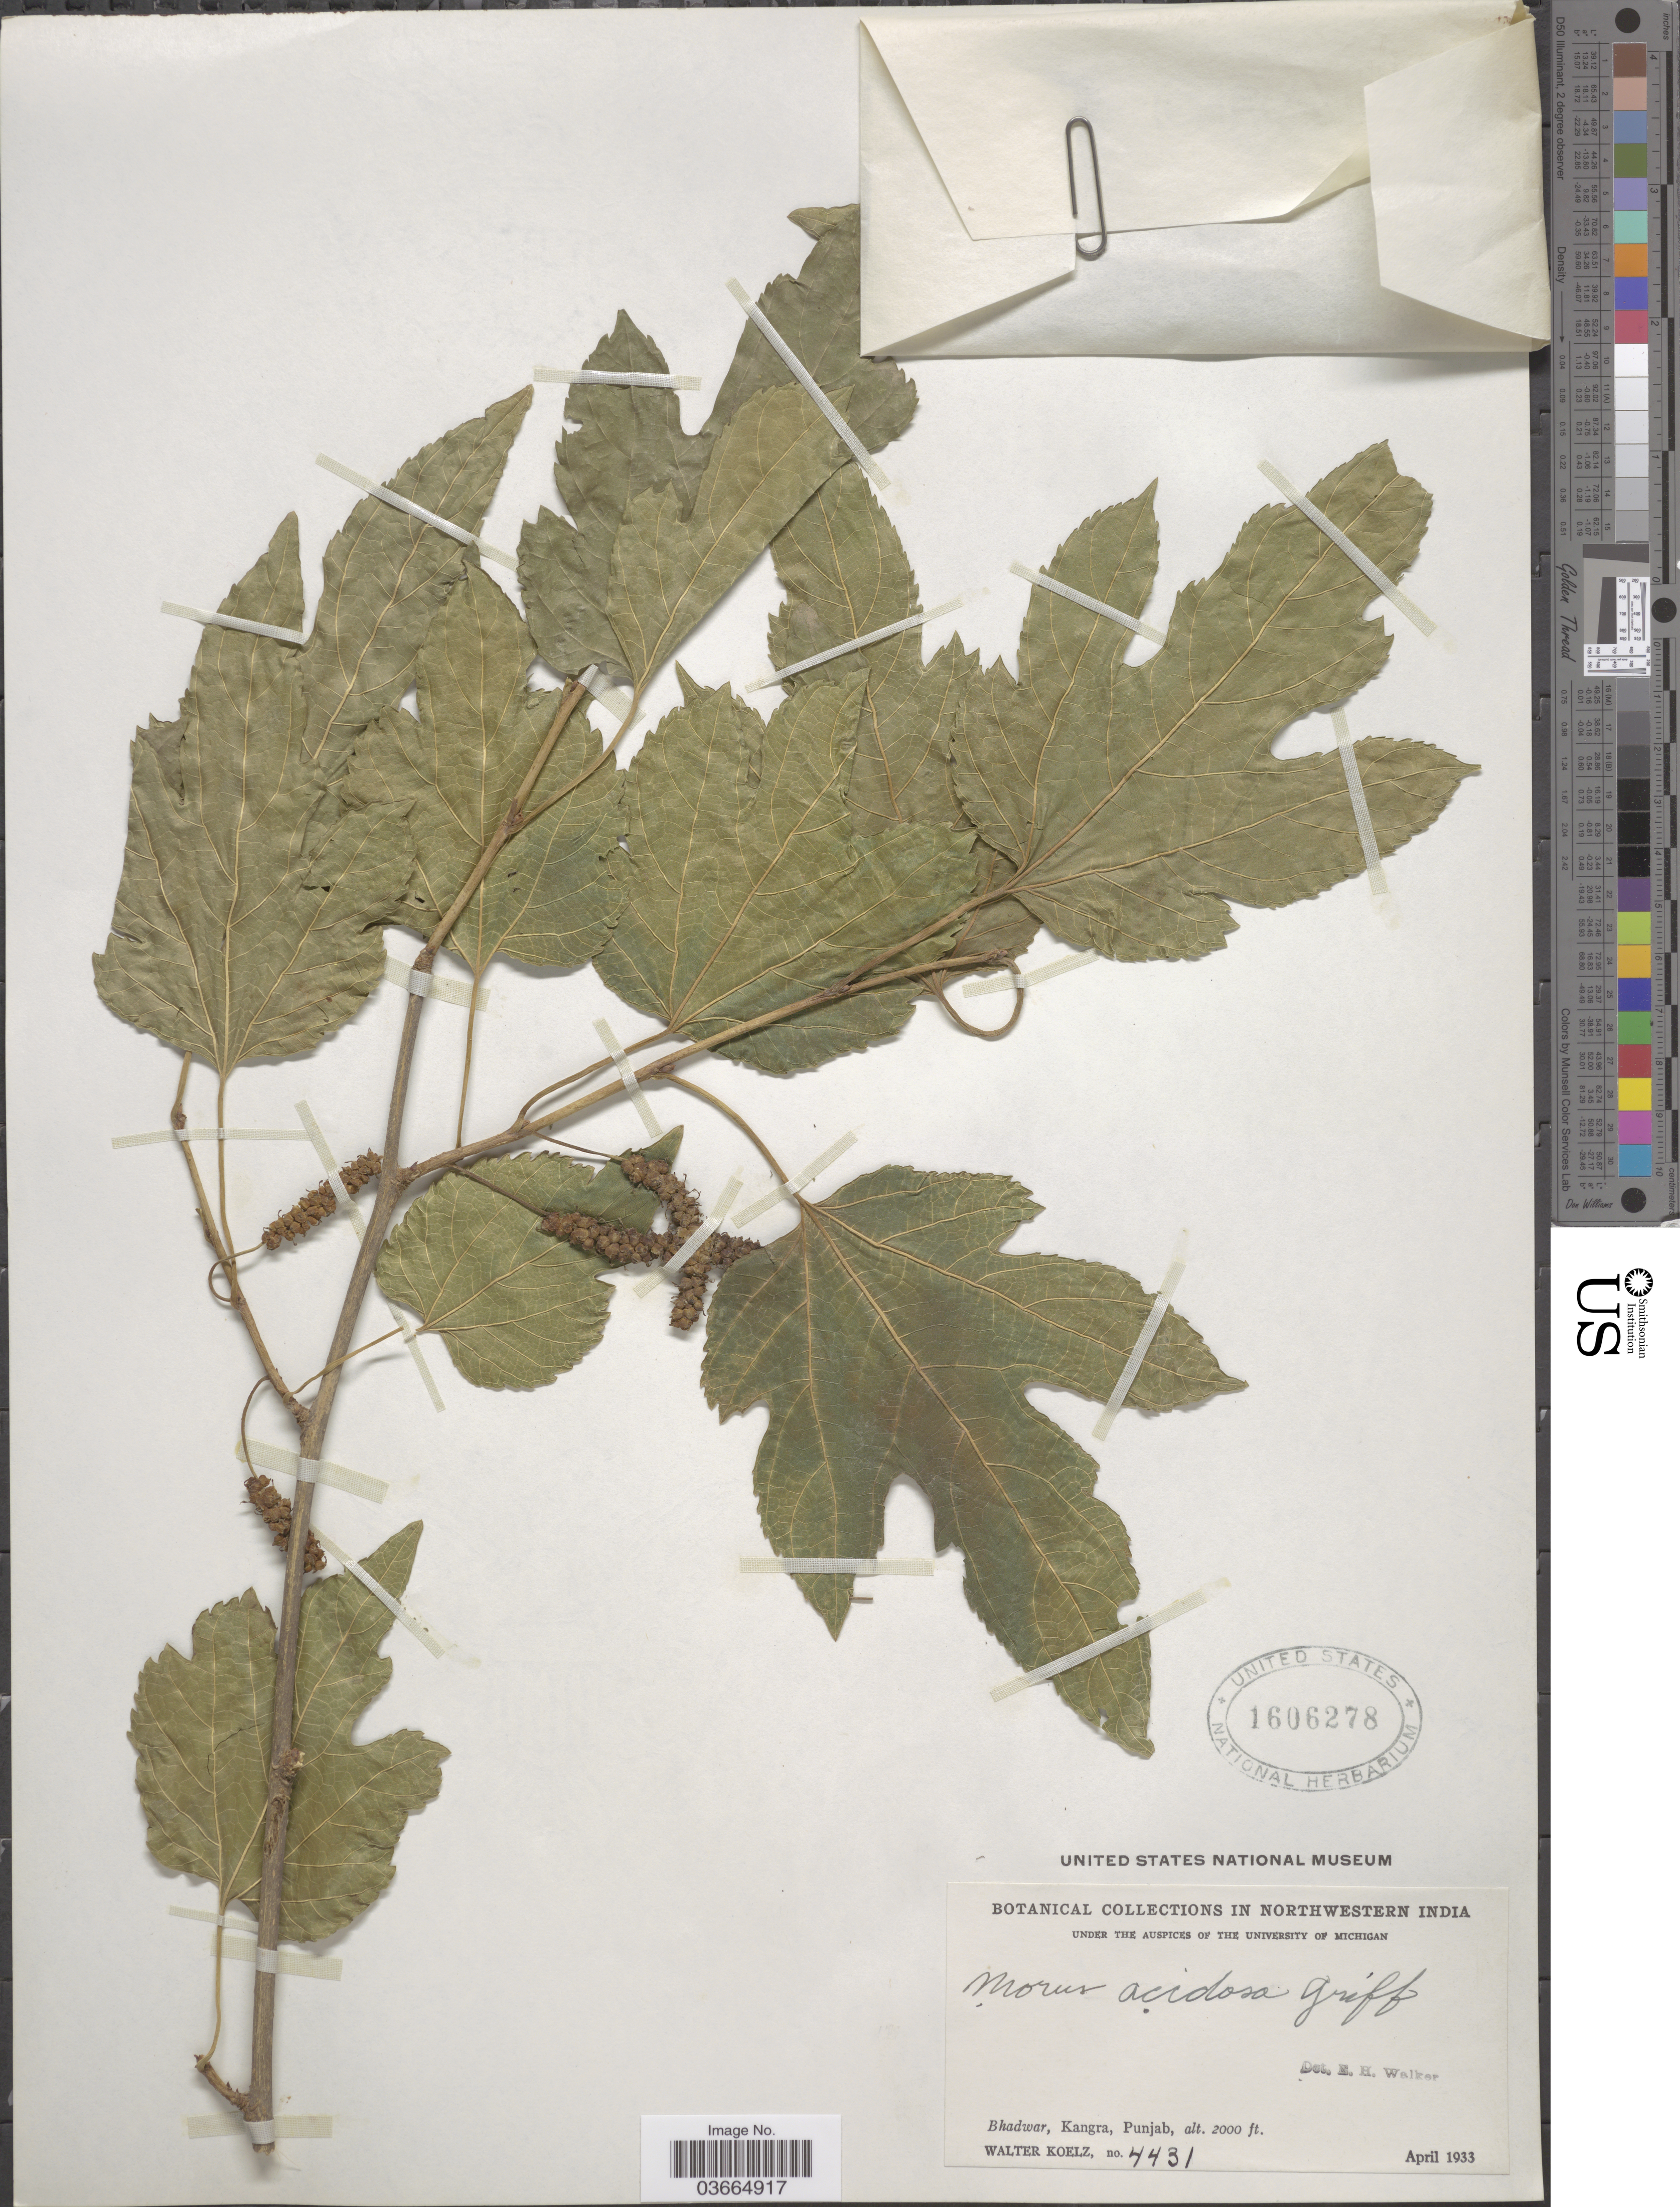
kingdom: Plantae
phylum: Tracheophyta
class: Magnoliopsida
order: Rosales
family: Moraceae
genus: Morus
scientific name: Morus acidosa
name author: Griff.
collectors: W. N. Koelz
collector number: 4431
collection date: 1933-04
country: India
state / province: Punjab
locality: Northwestern India. Bhadwar, Kangra.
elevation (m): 610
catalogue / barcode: US 1606278